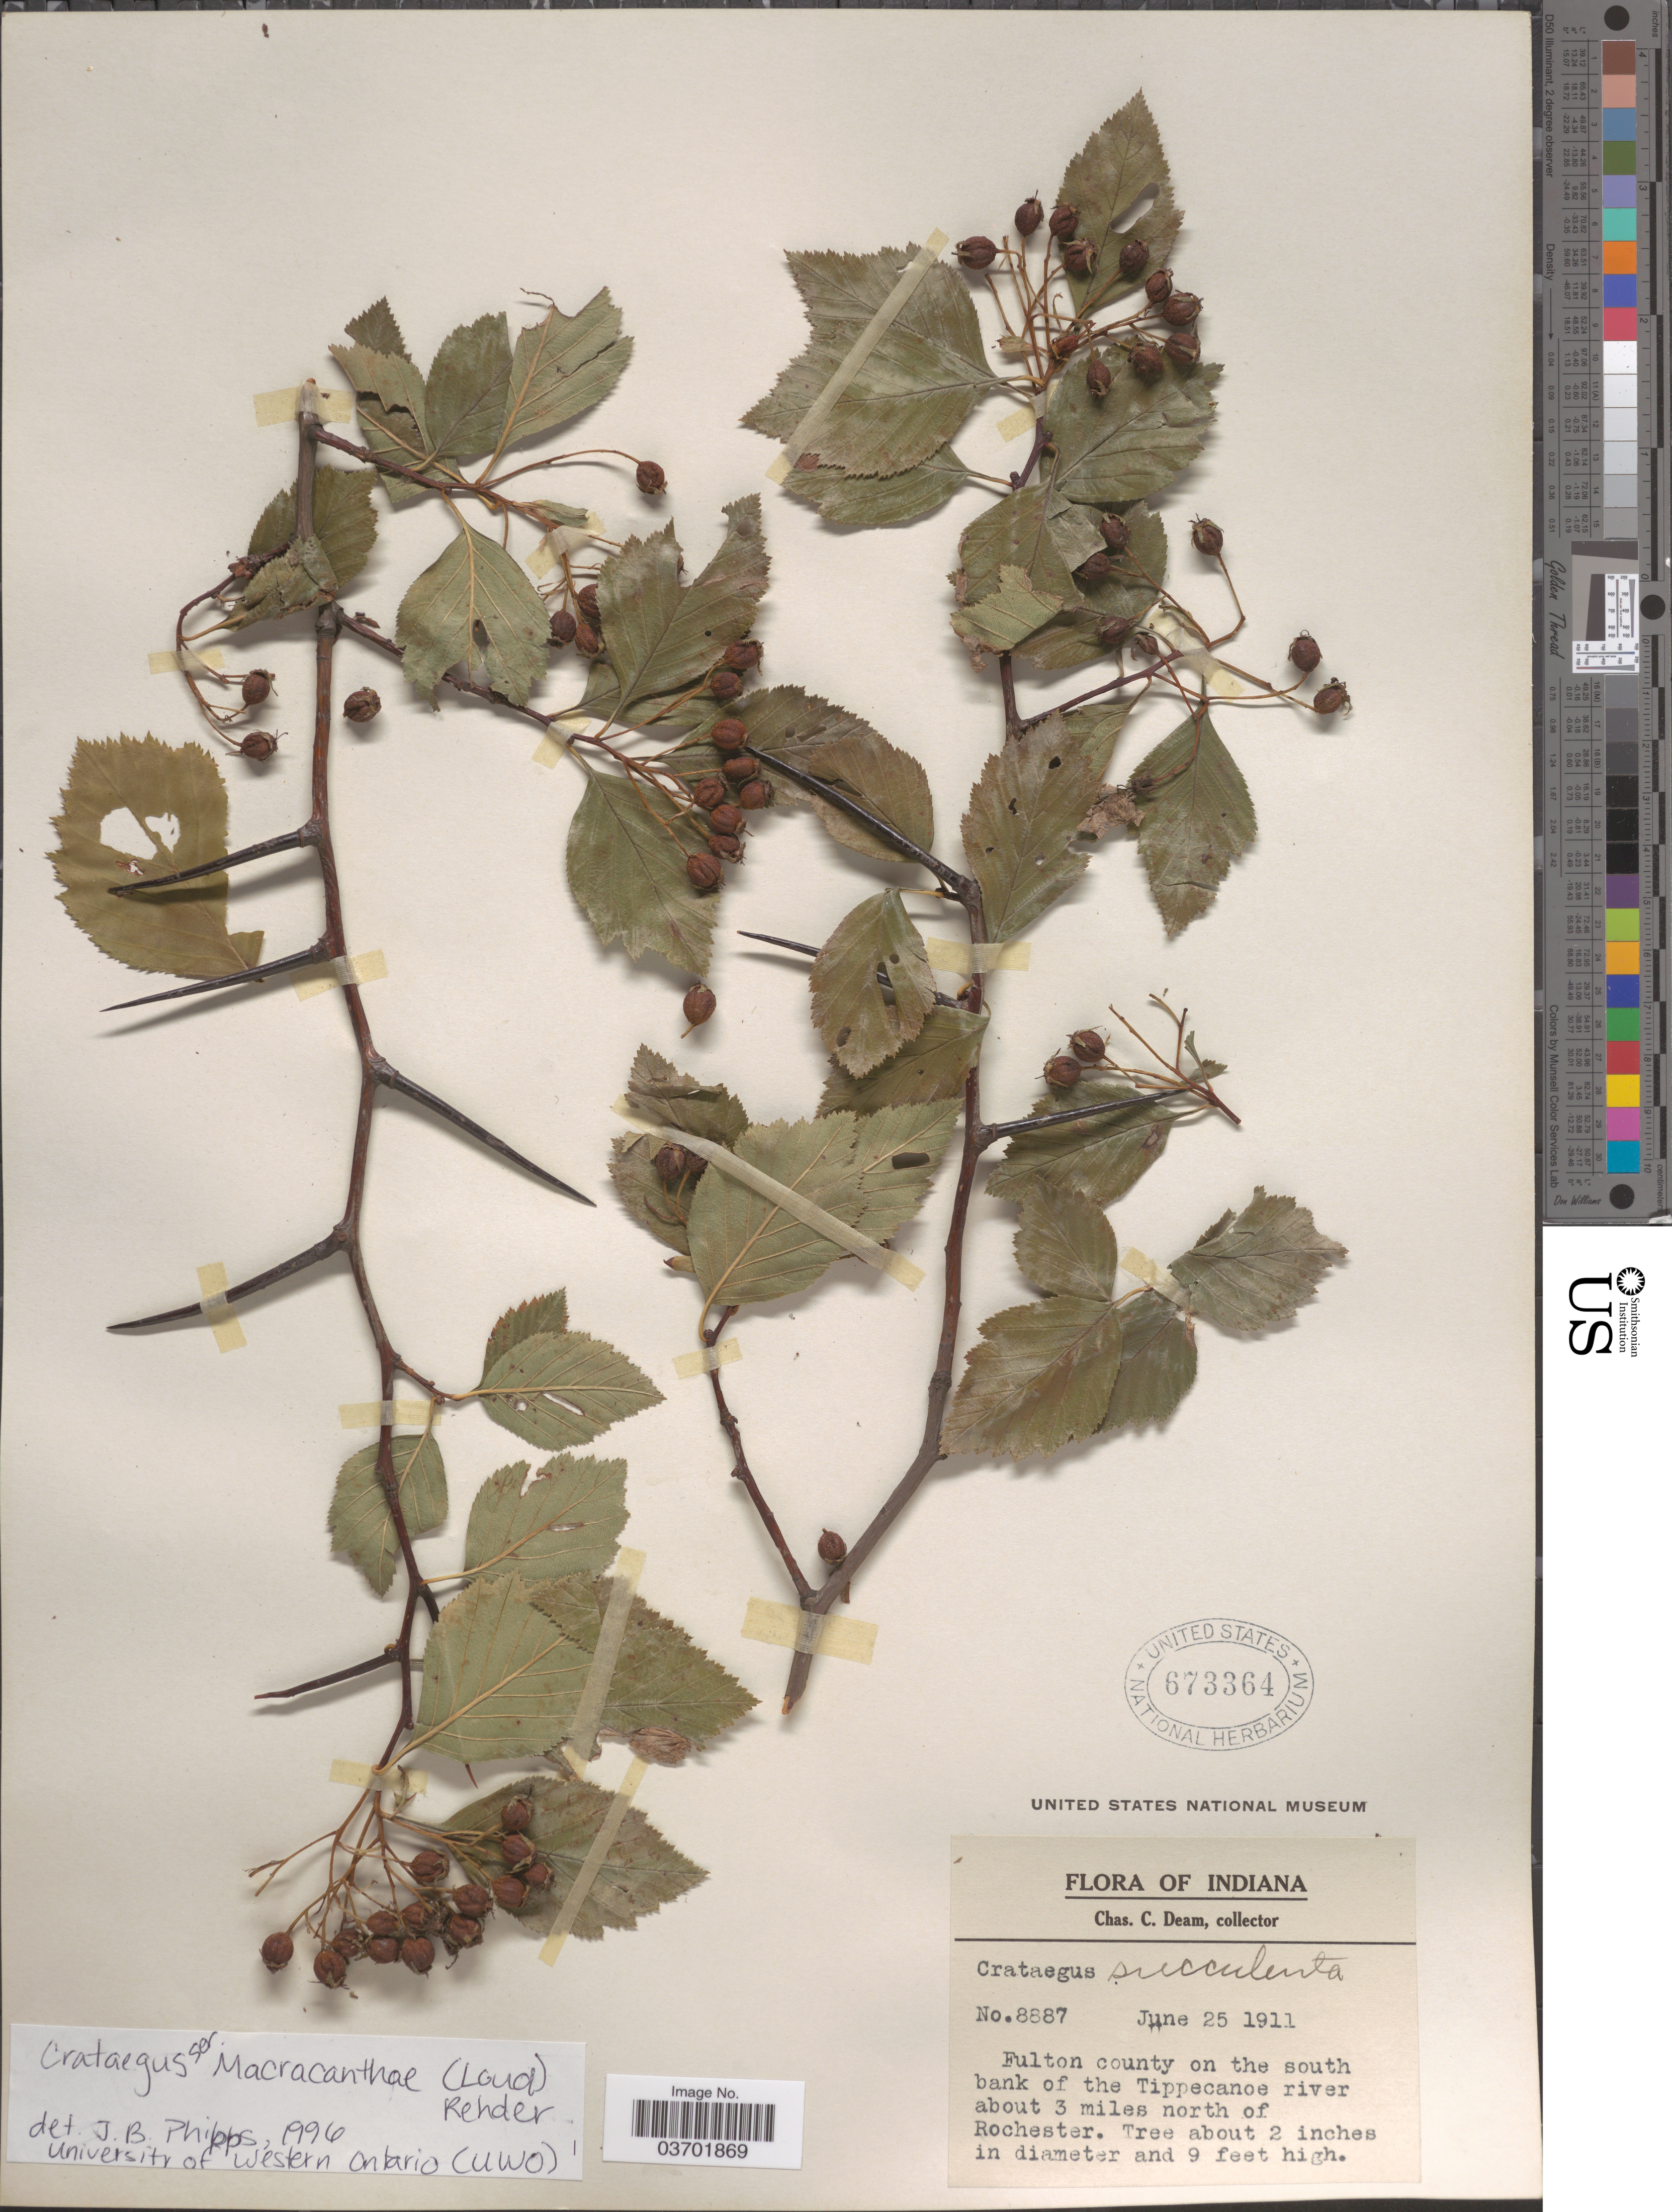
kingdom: Plantae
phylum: Tracheophyta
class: Magnoliopsida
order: Rosales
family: Rosaceae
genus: Crataegus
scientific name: Crataegus succulenta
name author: Schrad. ex Link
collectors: C. C. Deam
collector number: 8887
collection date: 1911-06-25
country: United States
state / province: Indiana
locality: Fulton county on the south bank of the Tippecanoe river about 3 miles north of Rochester.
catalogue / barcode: US 673364